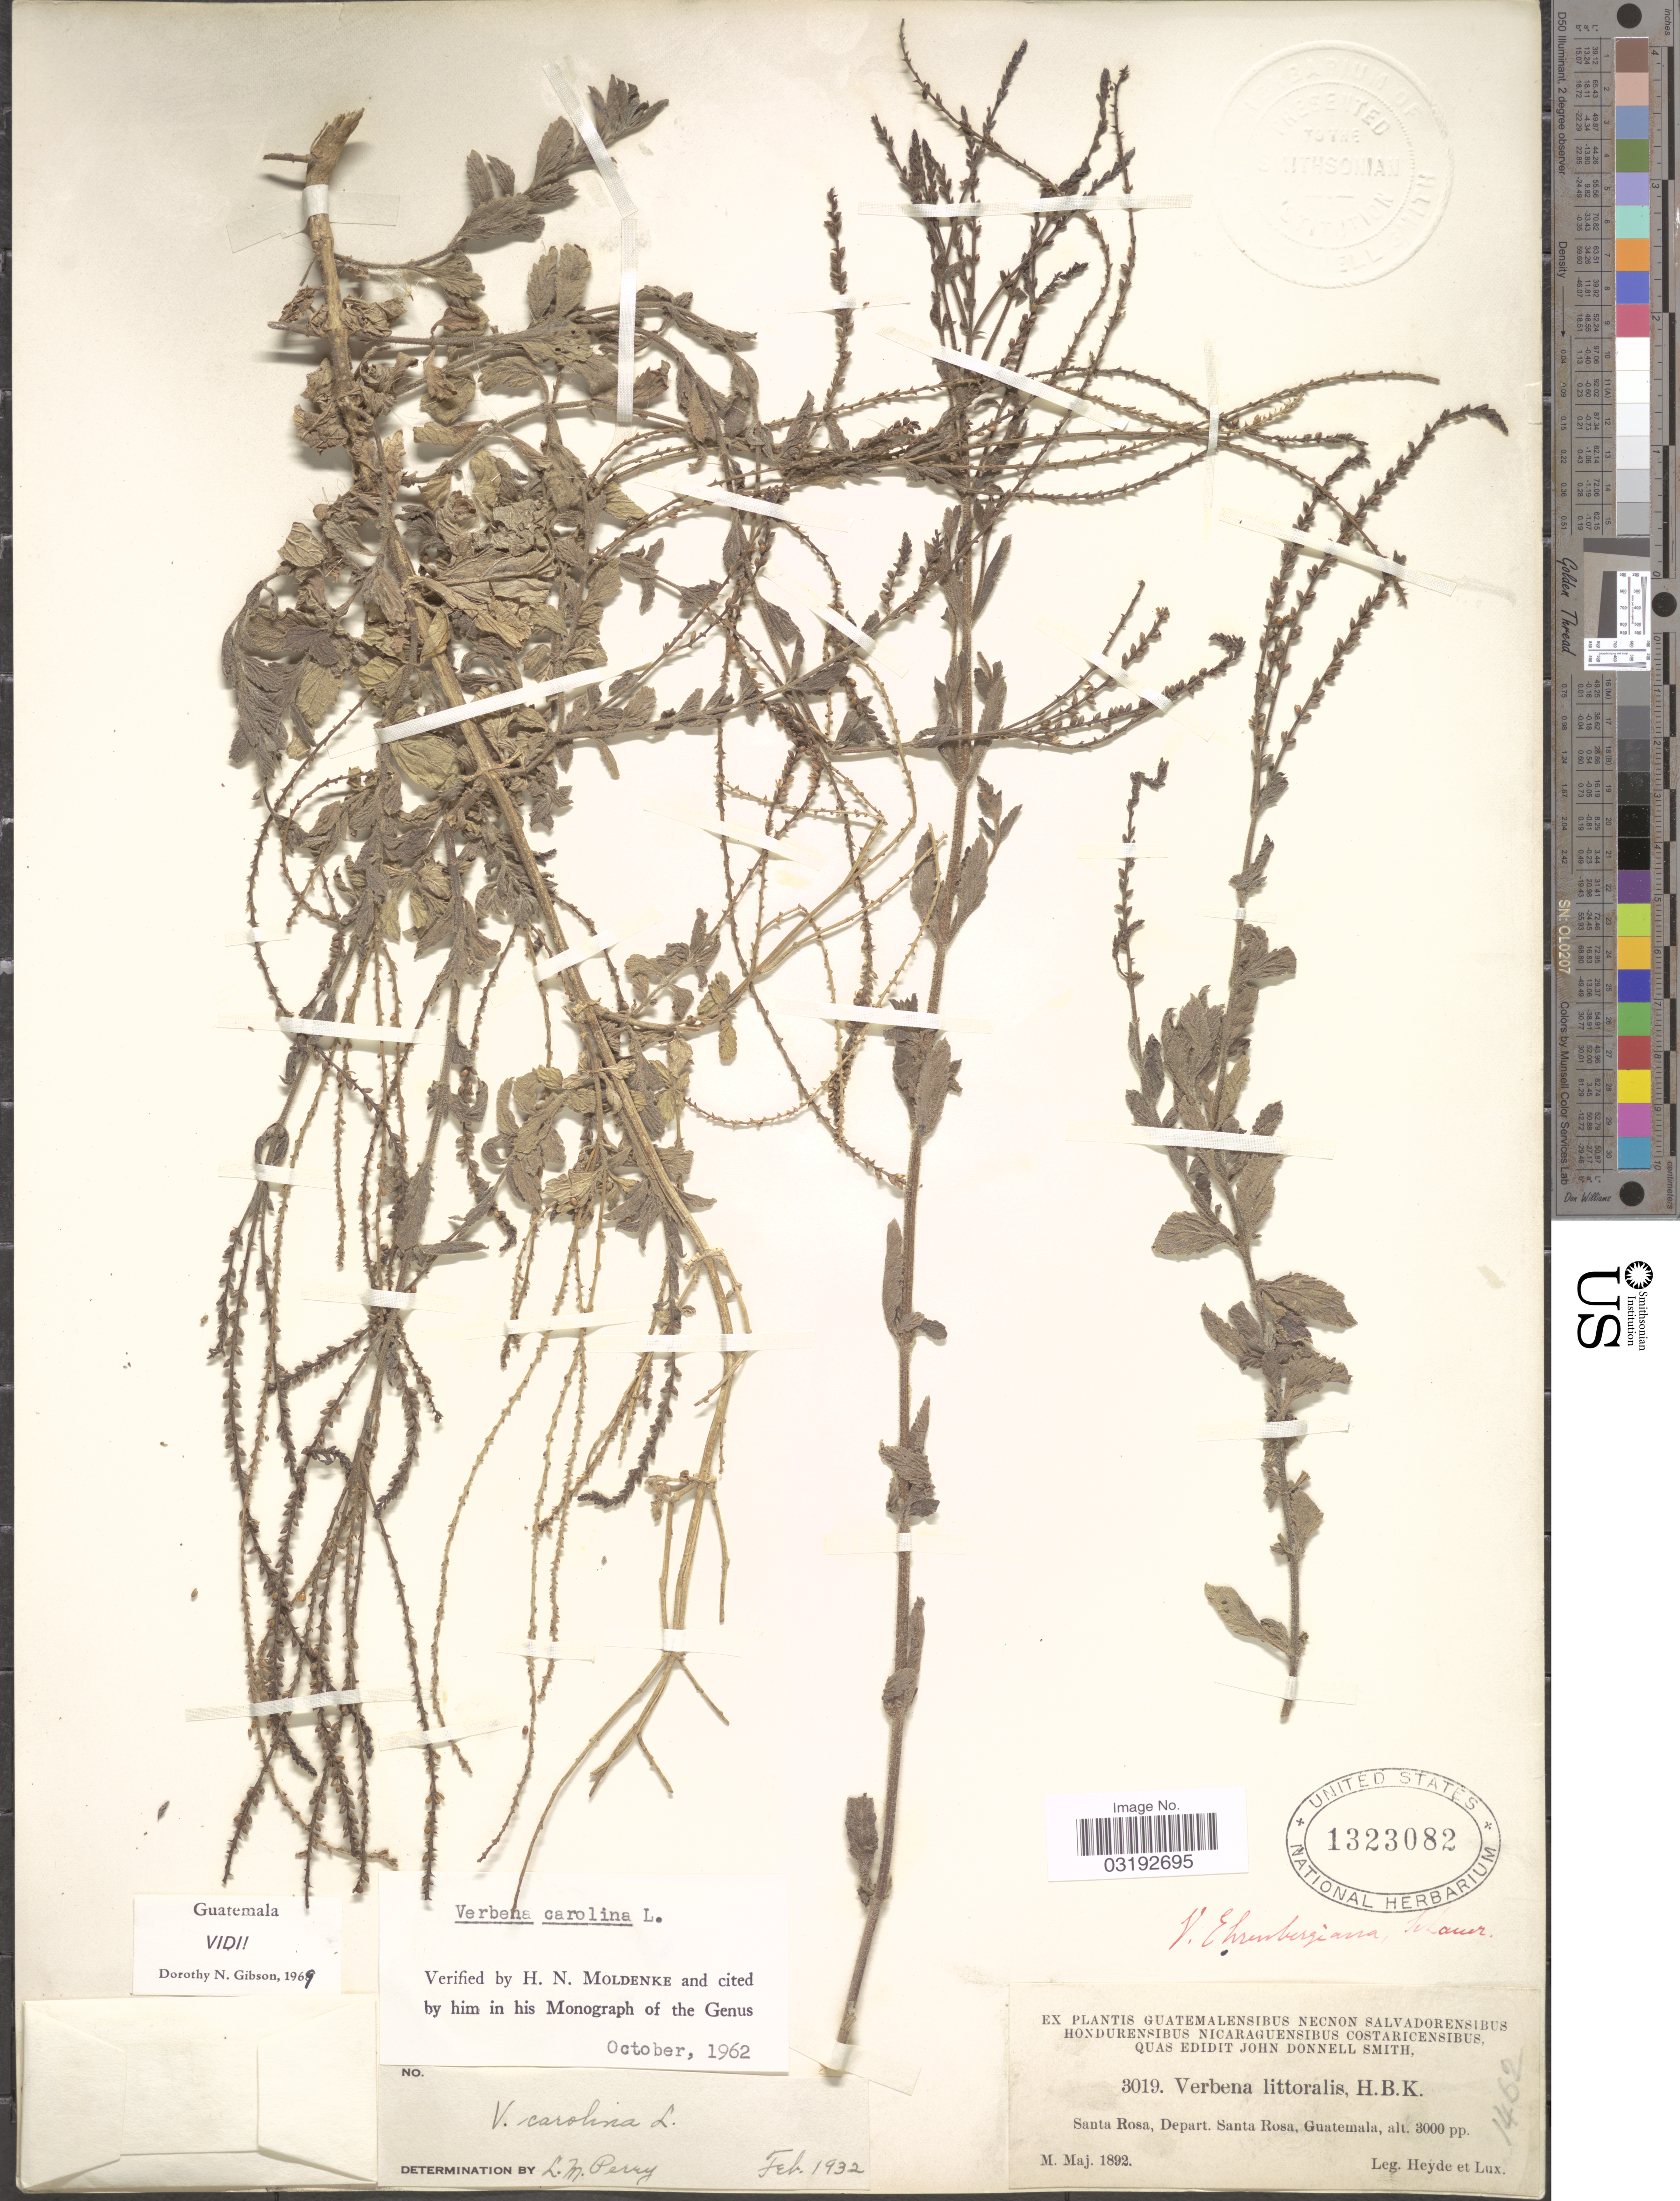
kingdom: Plantae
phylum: Tracheophyta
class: Magnoliopsida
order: Lamiales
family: Verbenaceae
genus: Verbena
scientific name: Verbena carolina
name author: L.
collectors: Heyde & Lux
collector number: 3019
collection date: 1892-05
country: Guatemala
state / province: Santa Rosa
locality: Santa Rosa, Depart. Santa Rosa.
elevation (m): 914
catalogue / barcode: US 1323082